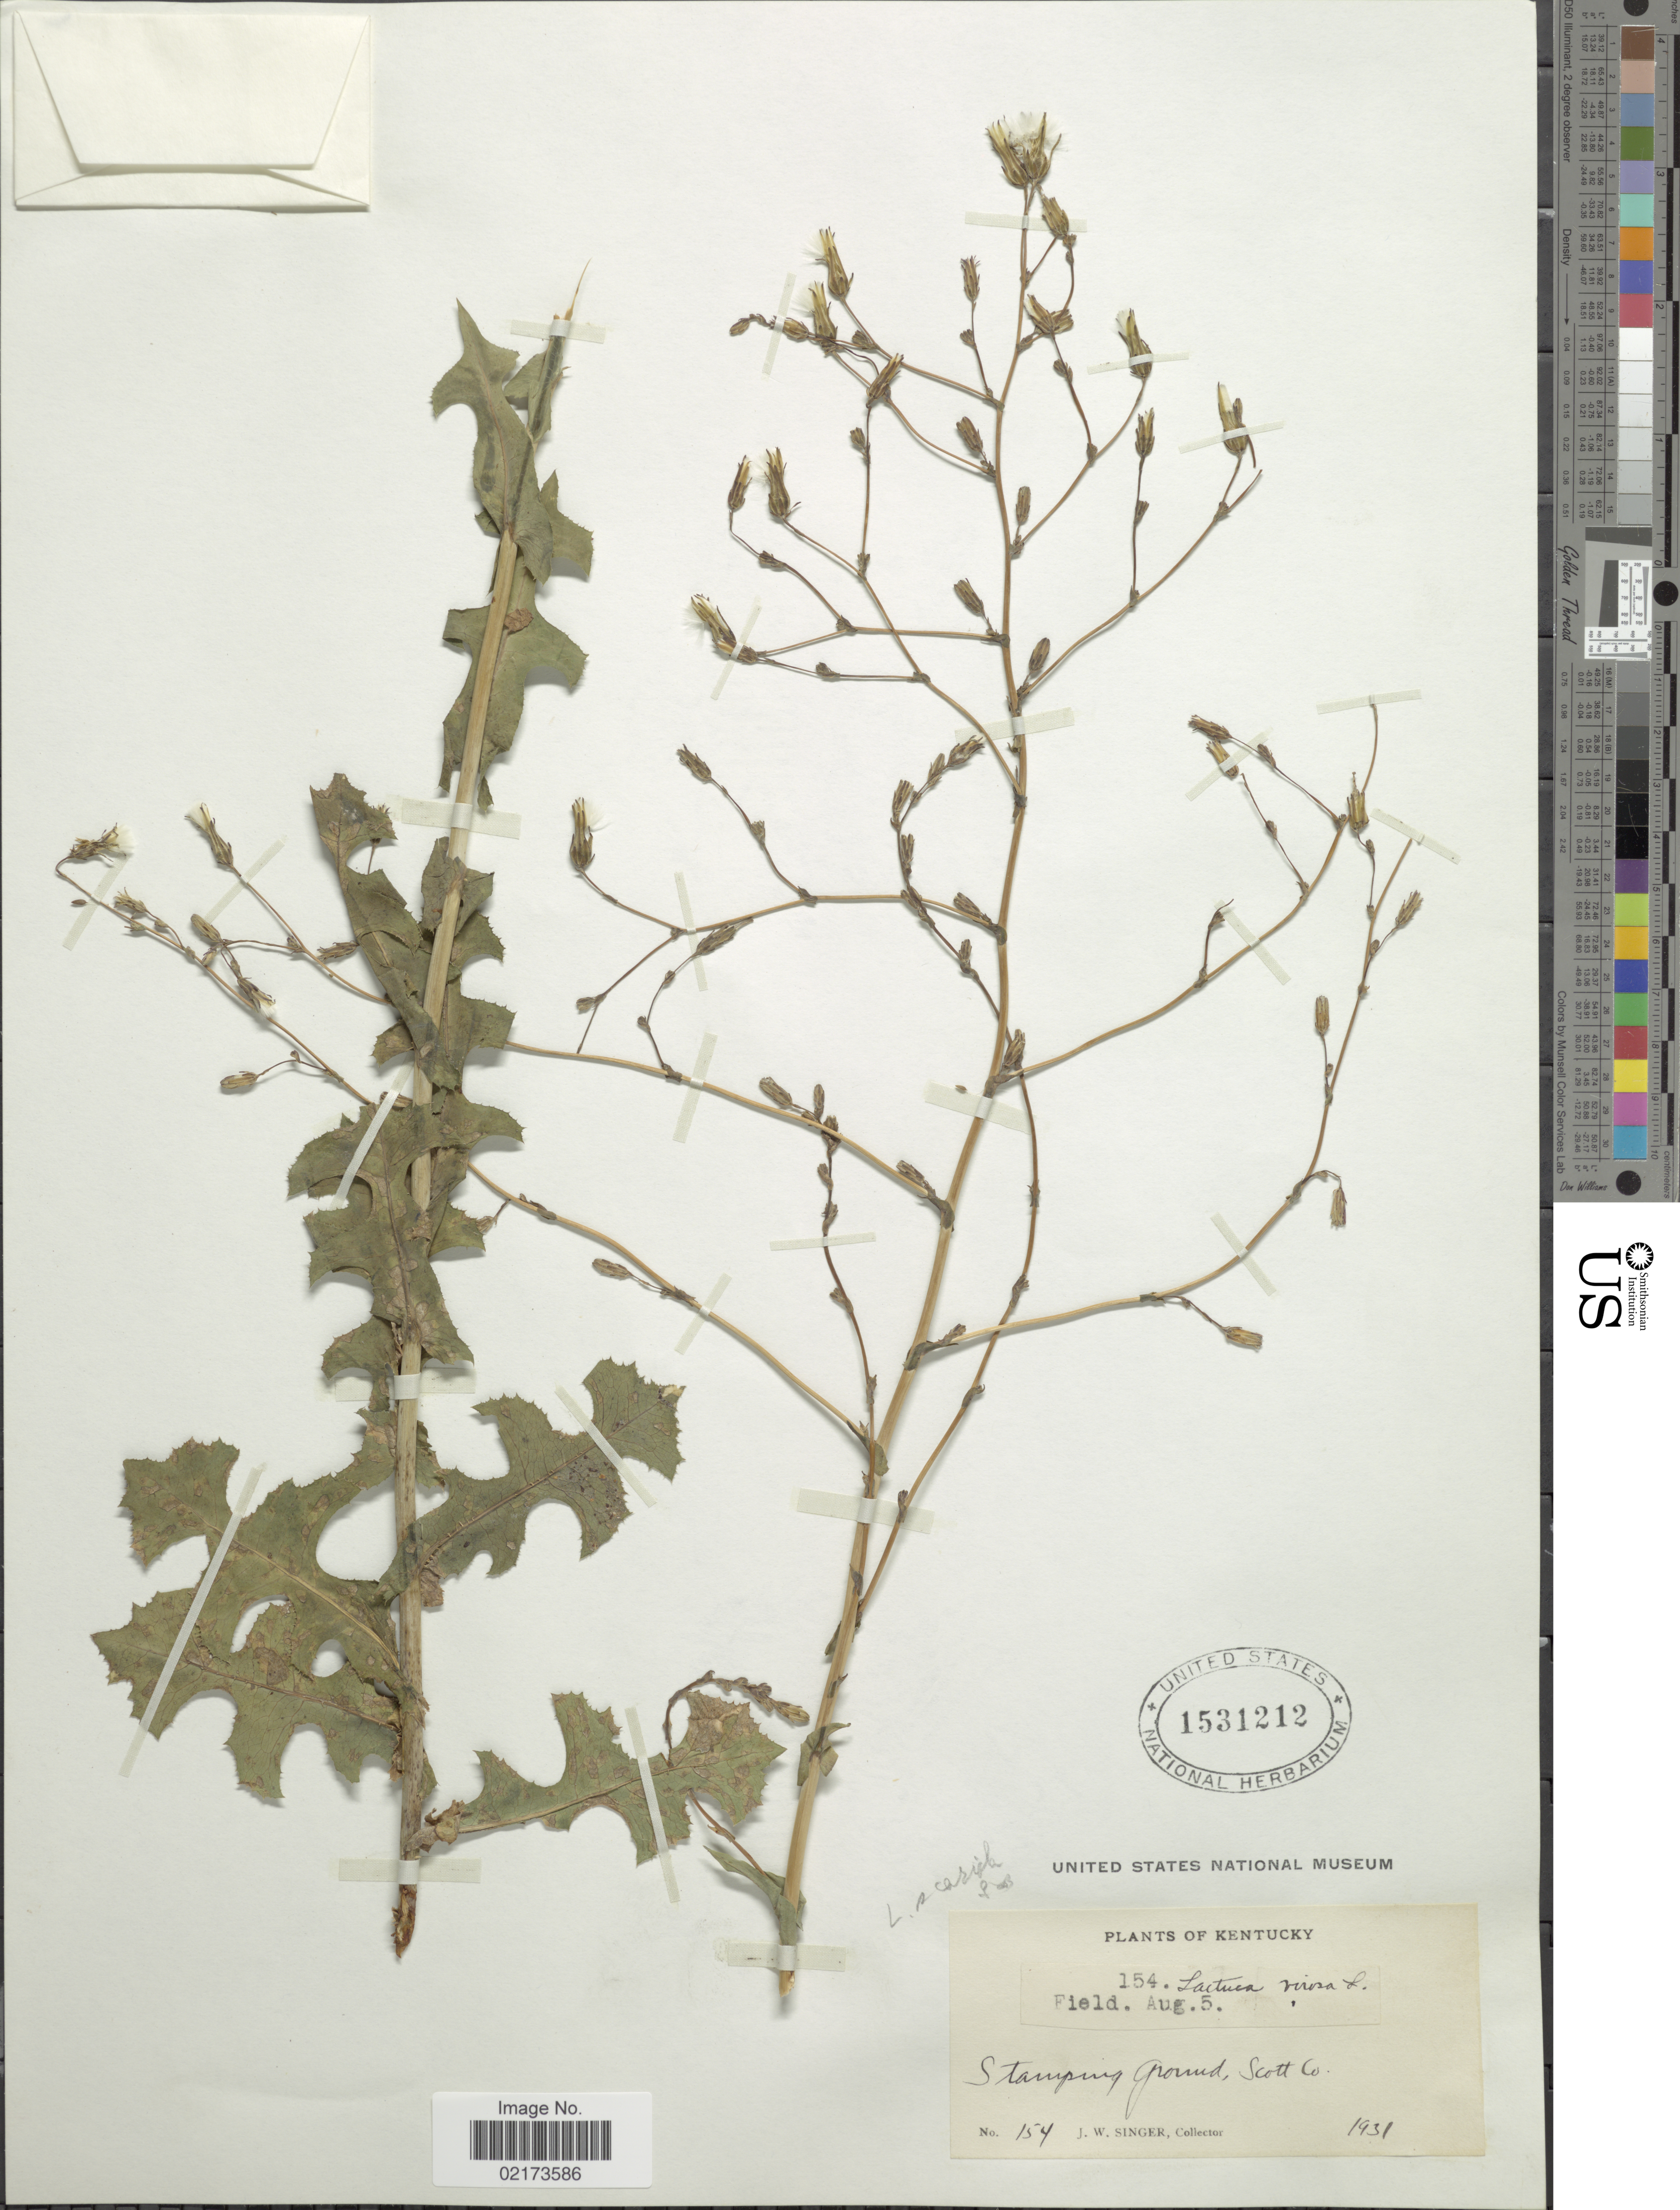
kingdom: Plantae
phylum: Tracheophyta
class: Magnoliopsida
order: Asterales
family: Asteraceae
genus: Lactuca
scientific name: Lactuca serriola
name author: L.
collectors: J. EW. Singer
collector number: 154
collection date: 1931-08-05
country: United States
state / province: Kentucky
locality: Stamping Ground, Scott Co.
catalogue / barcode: US 1531212